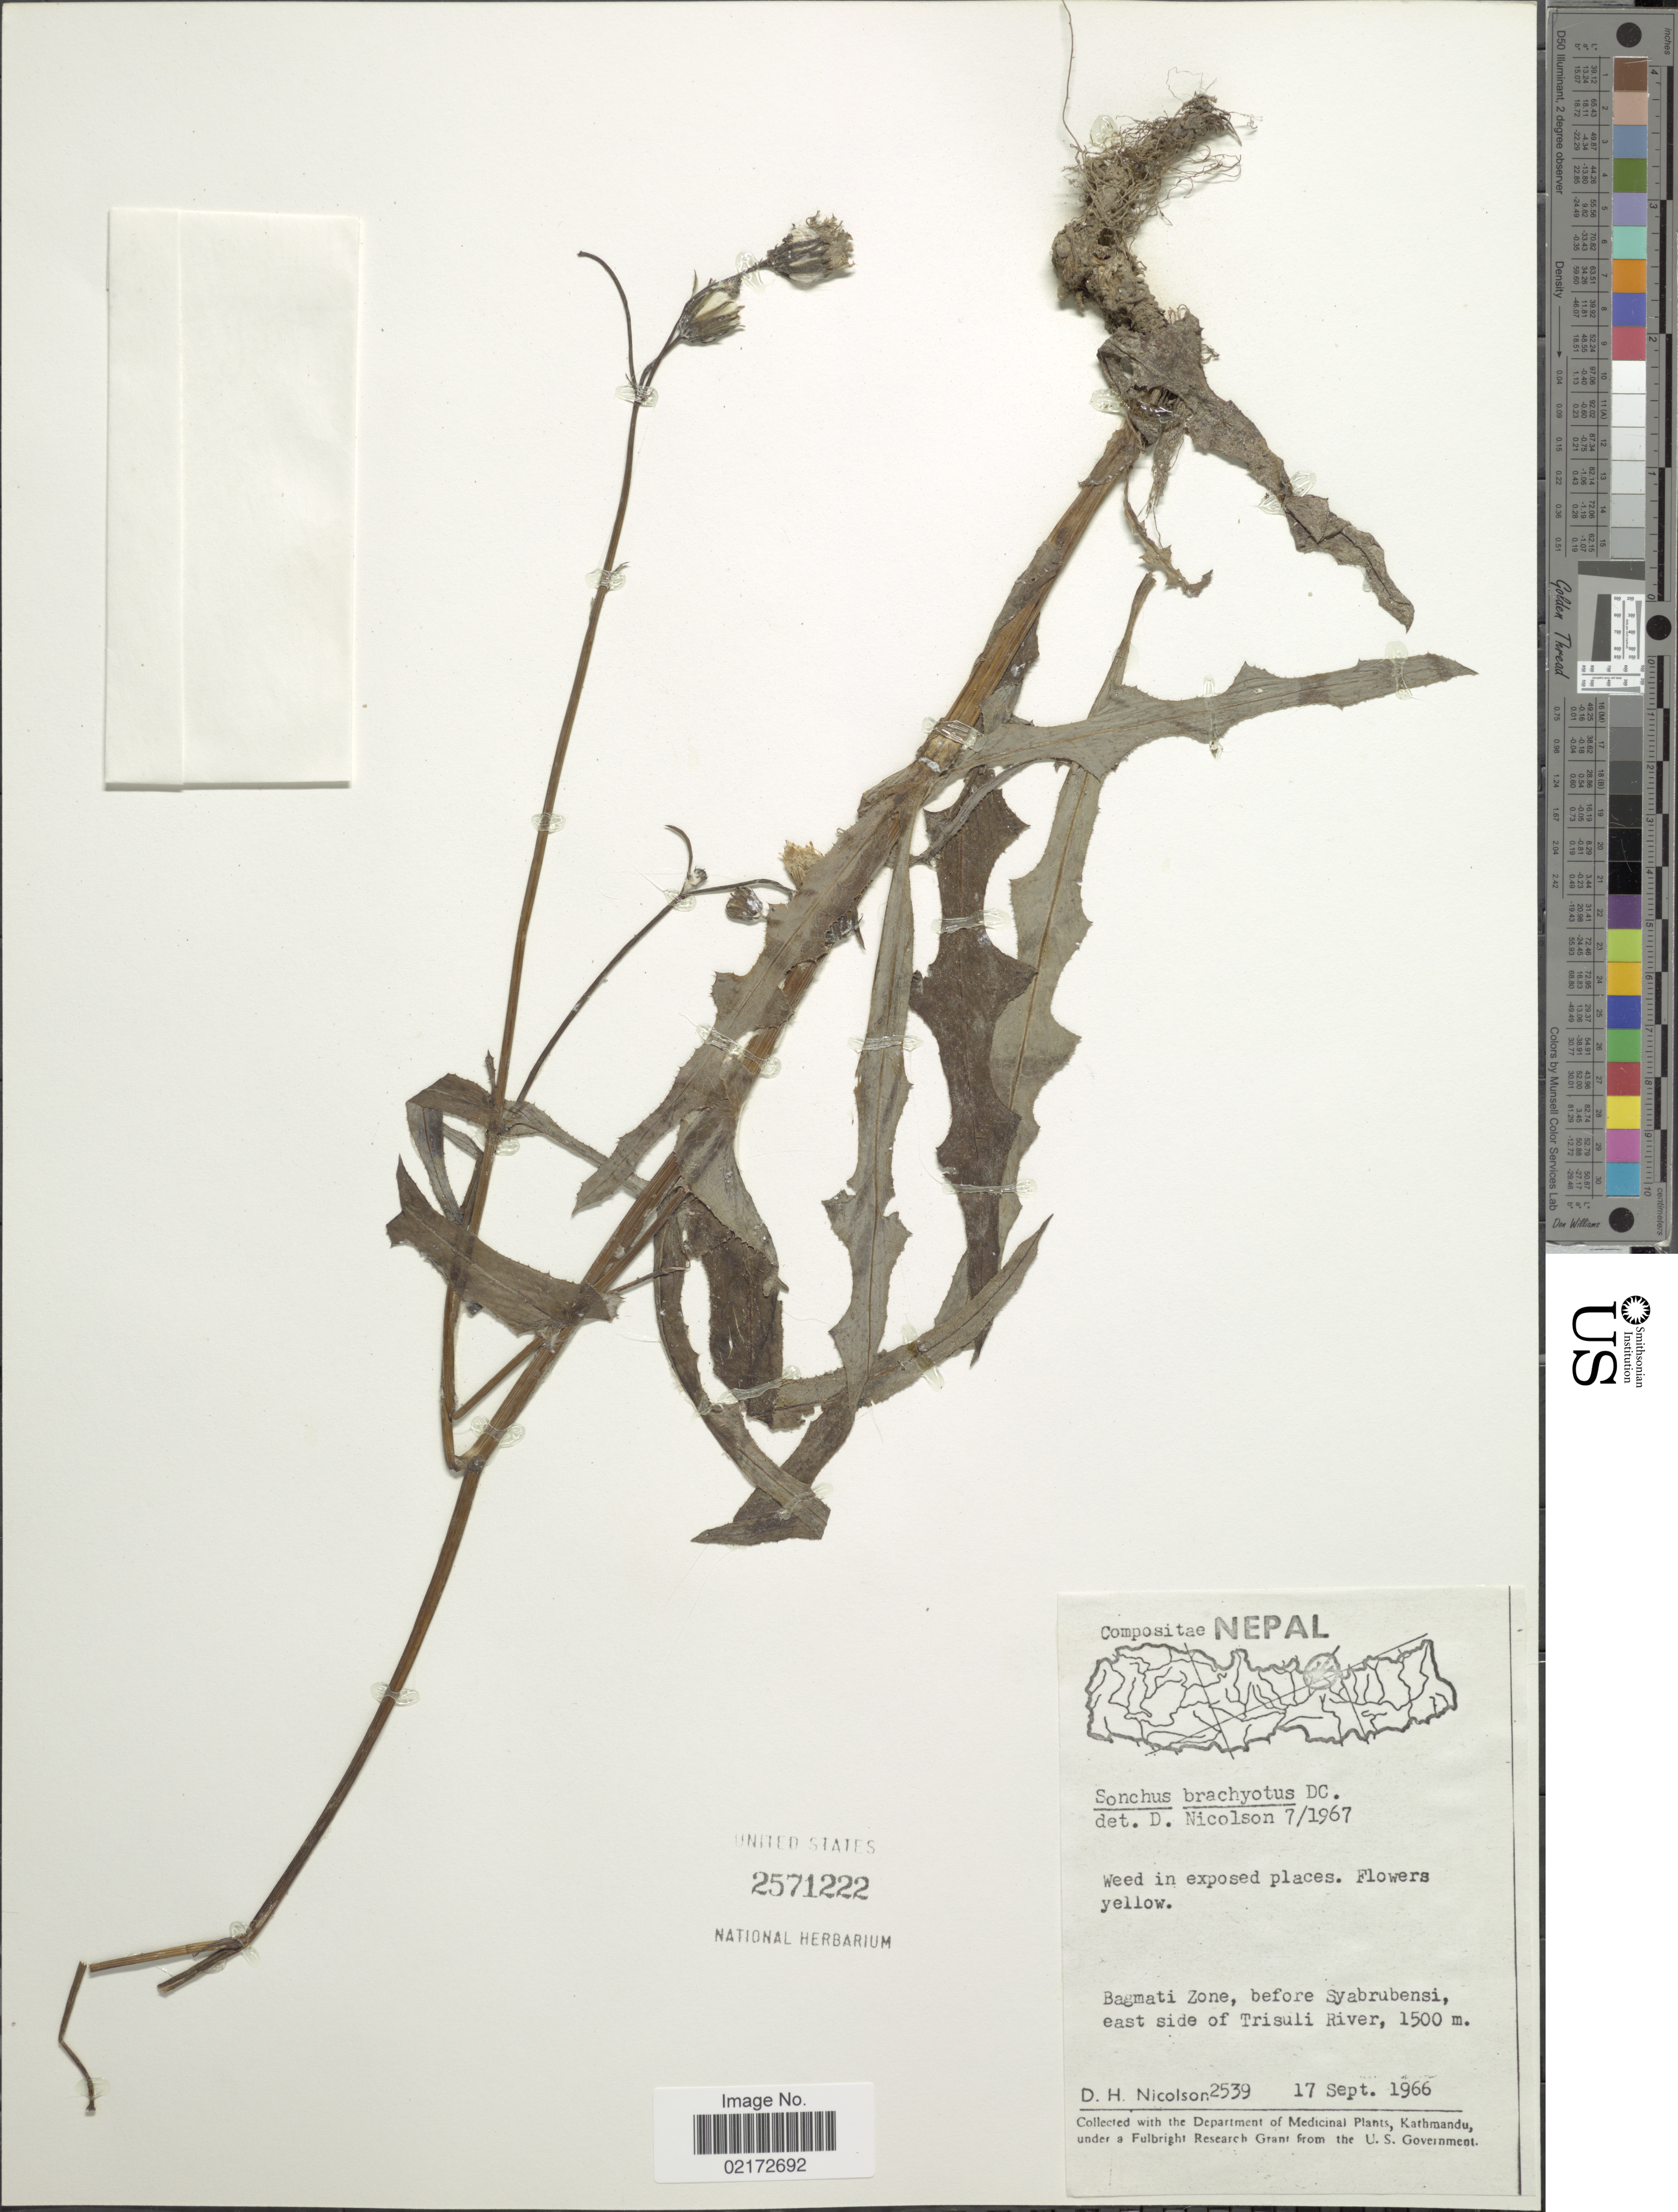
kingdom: Plantae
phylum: Tracheophyta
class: Magnoliopsida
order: Asterales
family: Asteraceae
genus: Sonchus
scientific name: Sonchus brachyotus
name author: DC.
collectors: D. H. Nicolson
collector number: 2539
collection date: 1966-09-17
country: Nepal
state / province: Bagmati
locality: Bagmati Zone, before Syabrubensi, east side of Trisuli River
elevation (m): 1500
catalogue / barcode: US 2571222